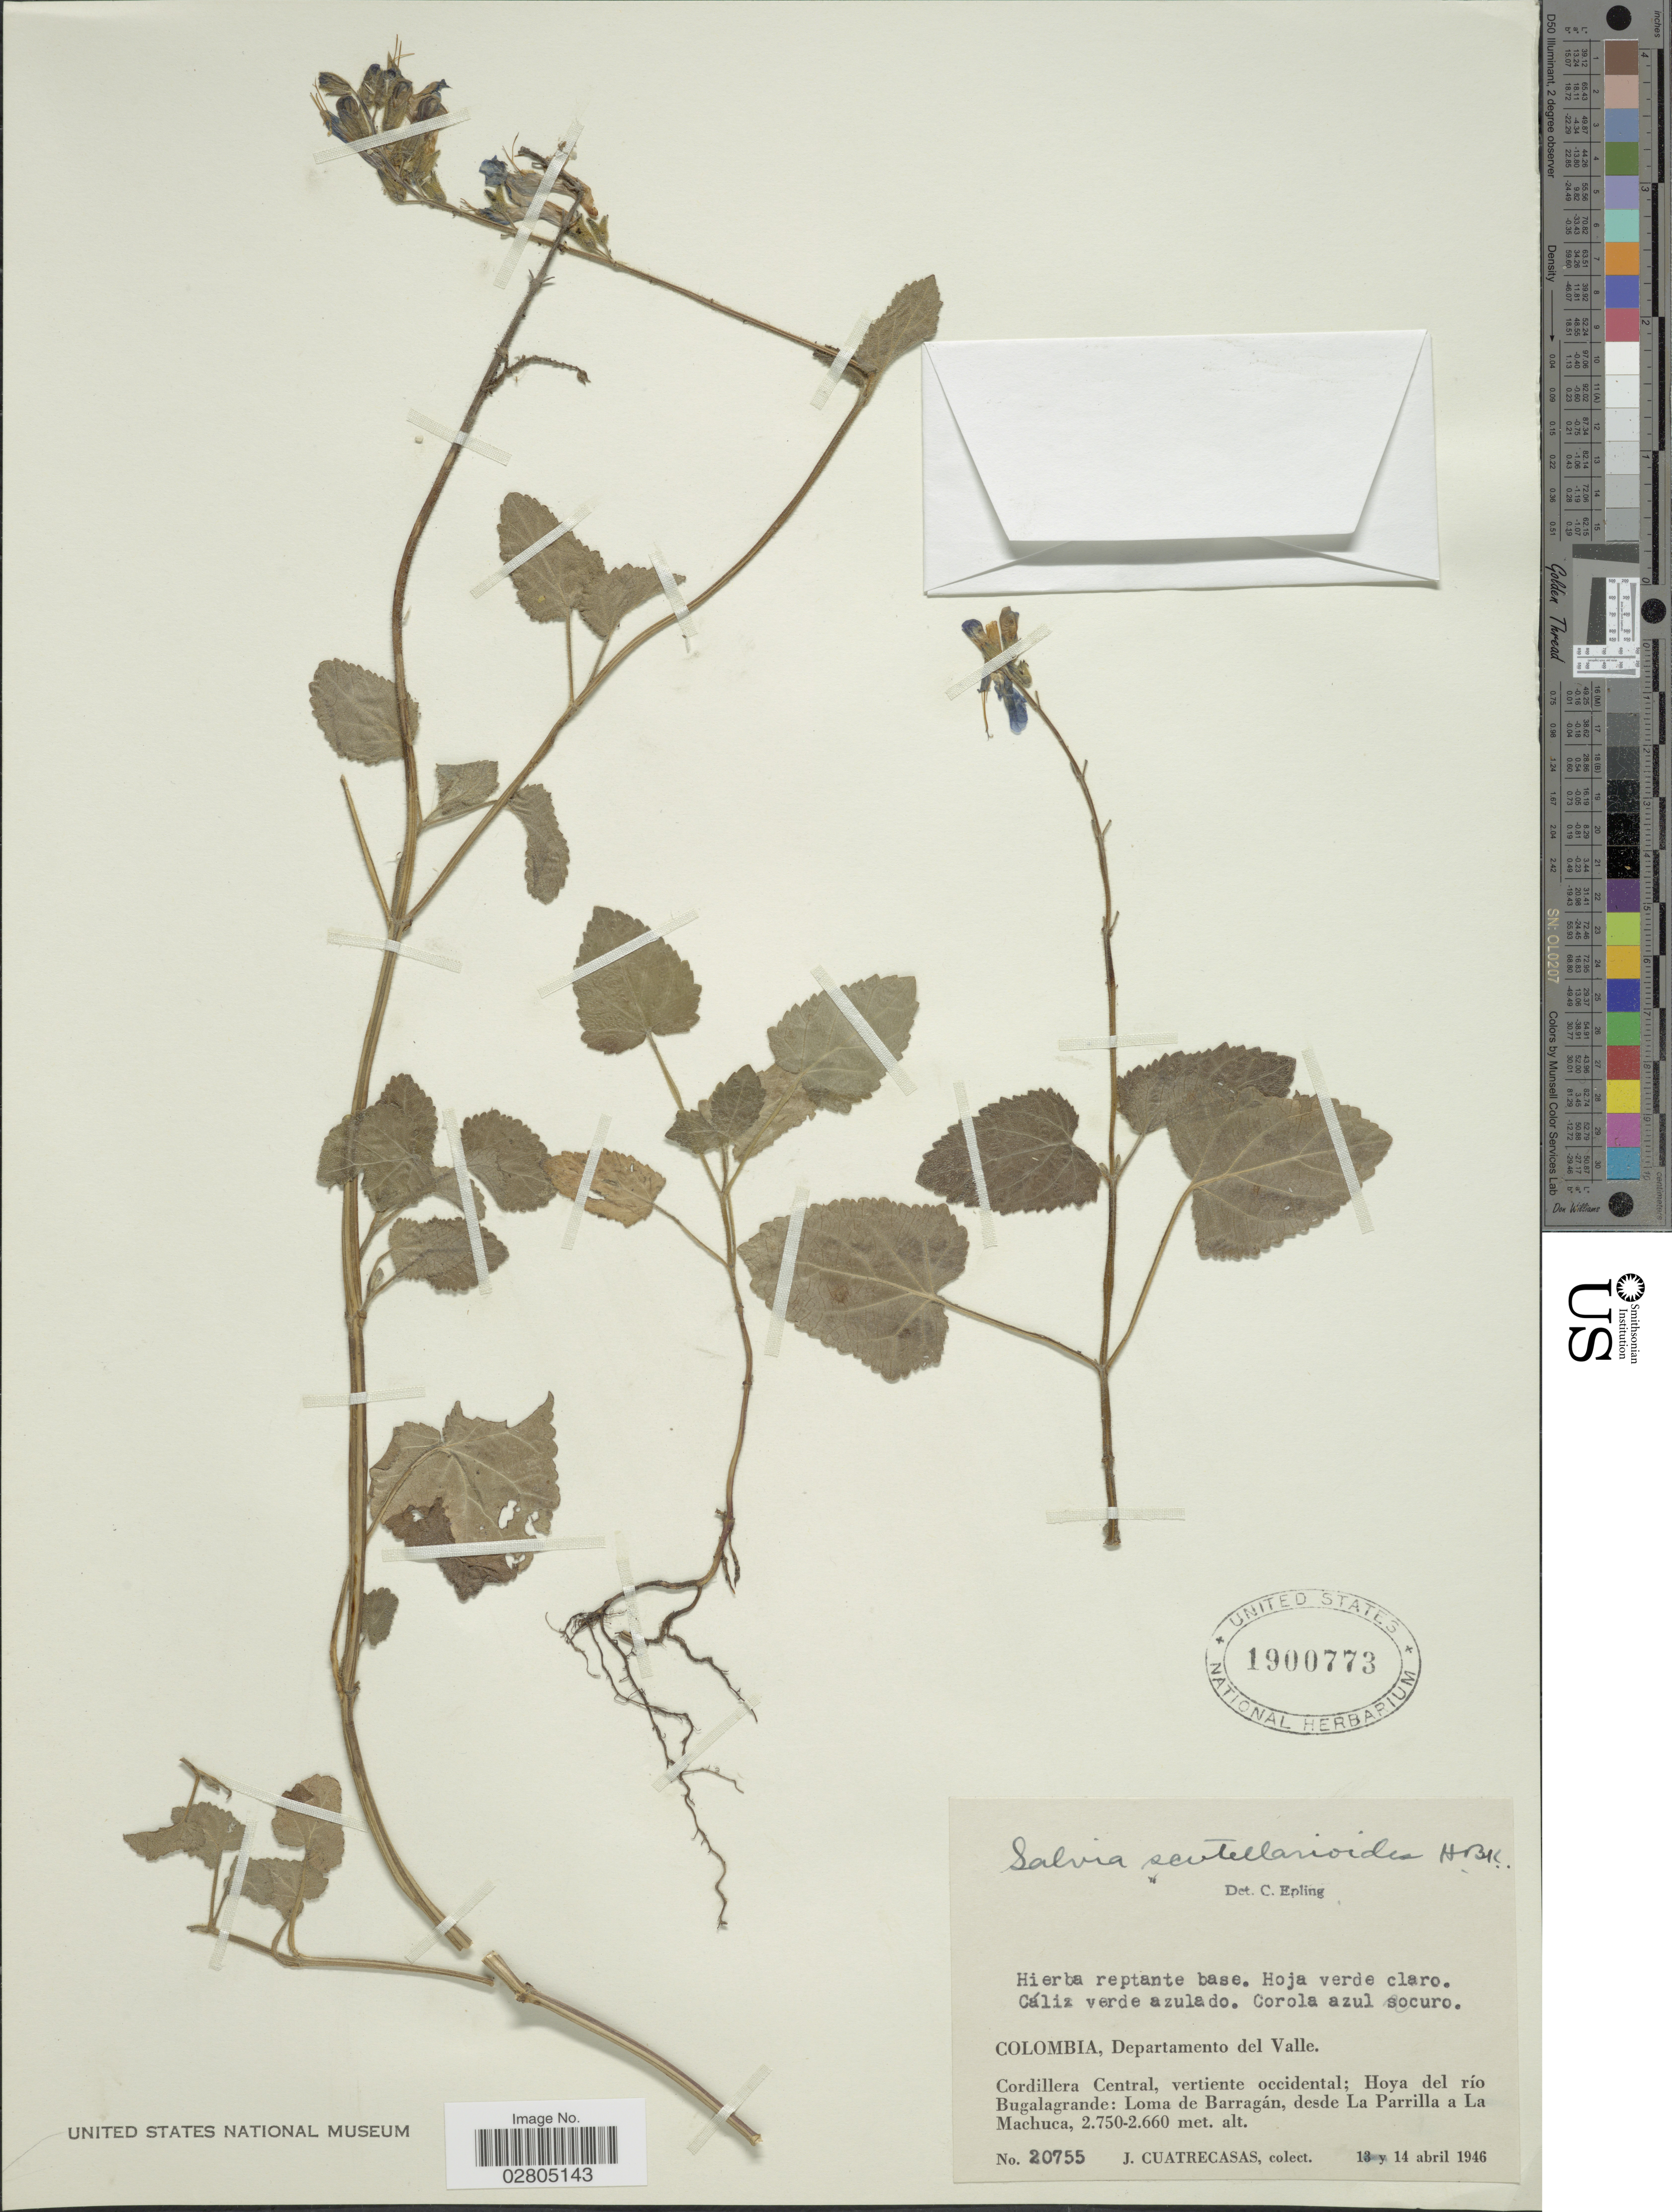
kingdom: Plantae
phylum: Tracheophyta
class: Magnoliopsida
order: Lamiales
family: Lamiaceae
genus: Salvia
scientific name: Salvia scutellarioides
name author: Kunth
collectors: J. Cuatrecasas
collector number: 20755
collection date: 1946-04-14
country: Colombia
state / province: Valle del Cauca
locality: Departamento del Valle, Cordillera Central, vertiente occidental, Hoya del río Bugalagrande, Loma de Barragán, desde La Parrilla a La Machuca.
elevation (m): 2660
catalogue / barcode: US 1900773